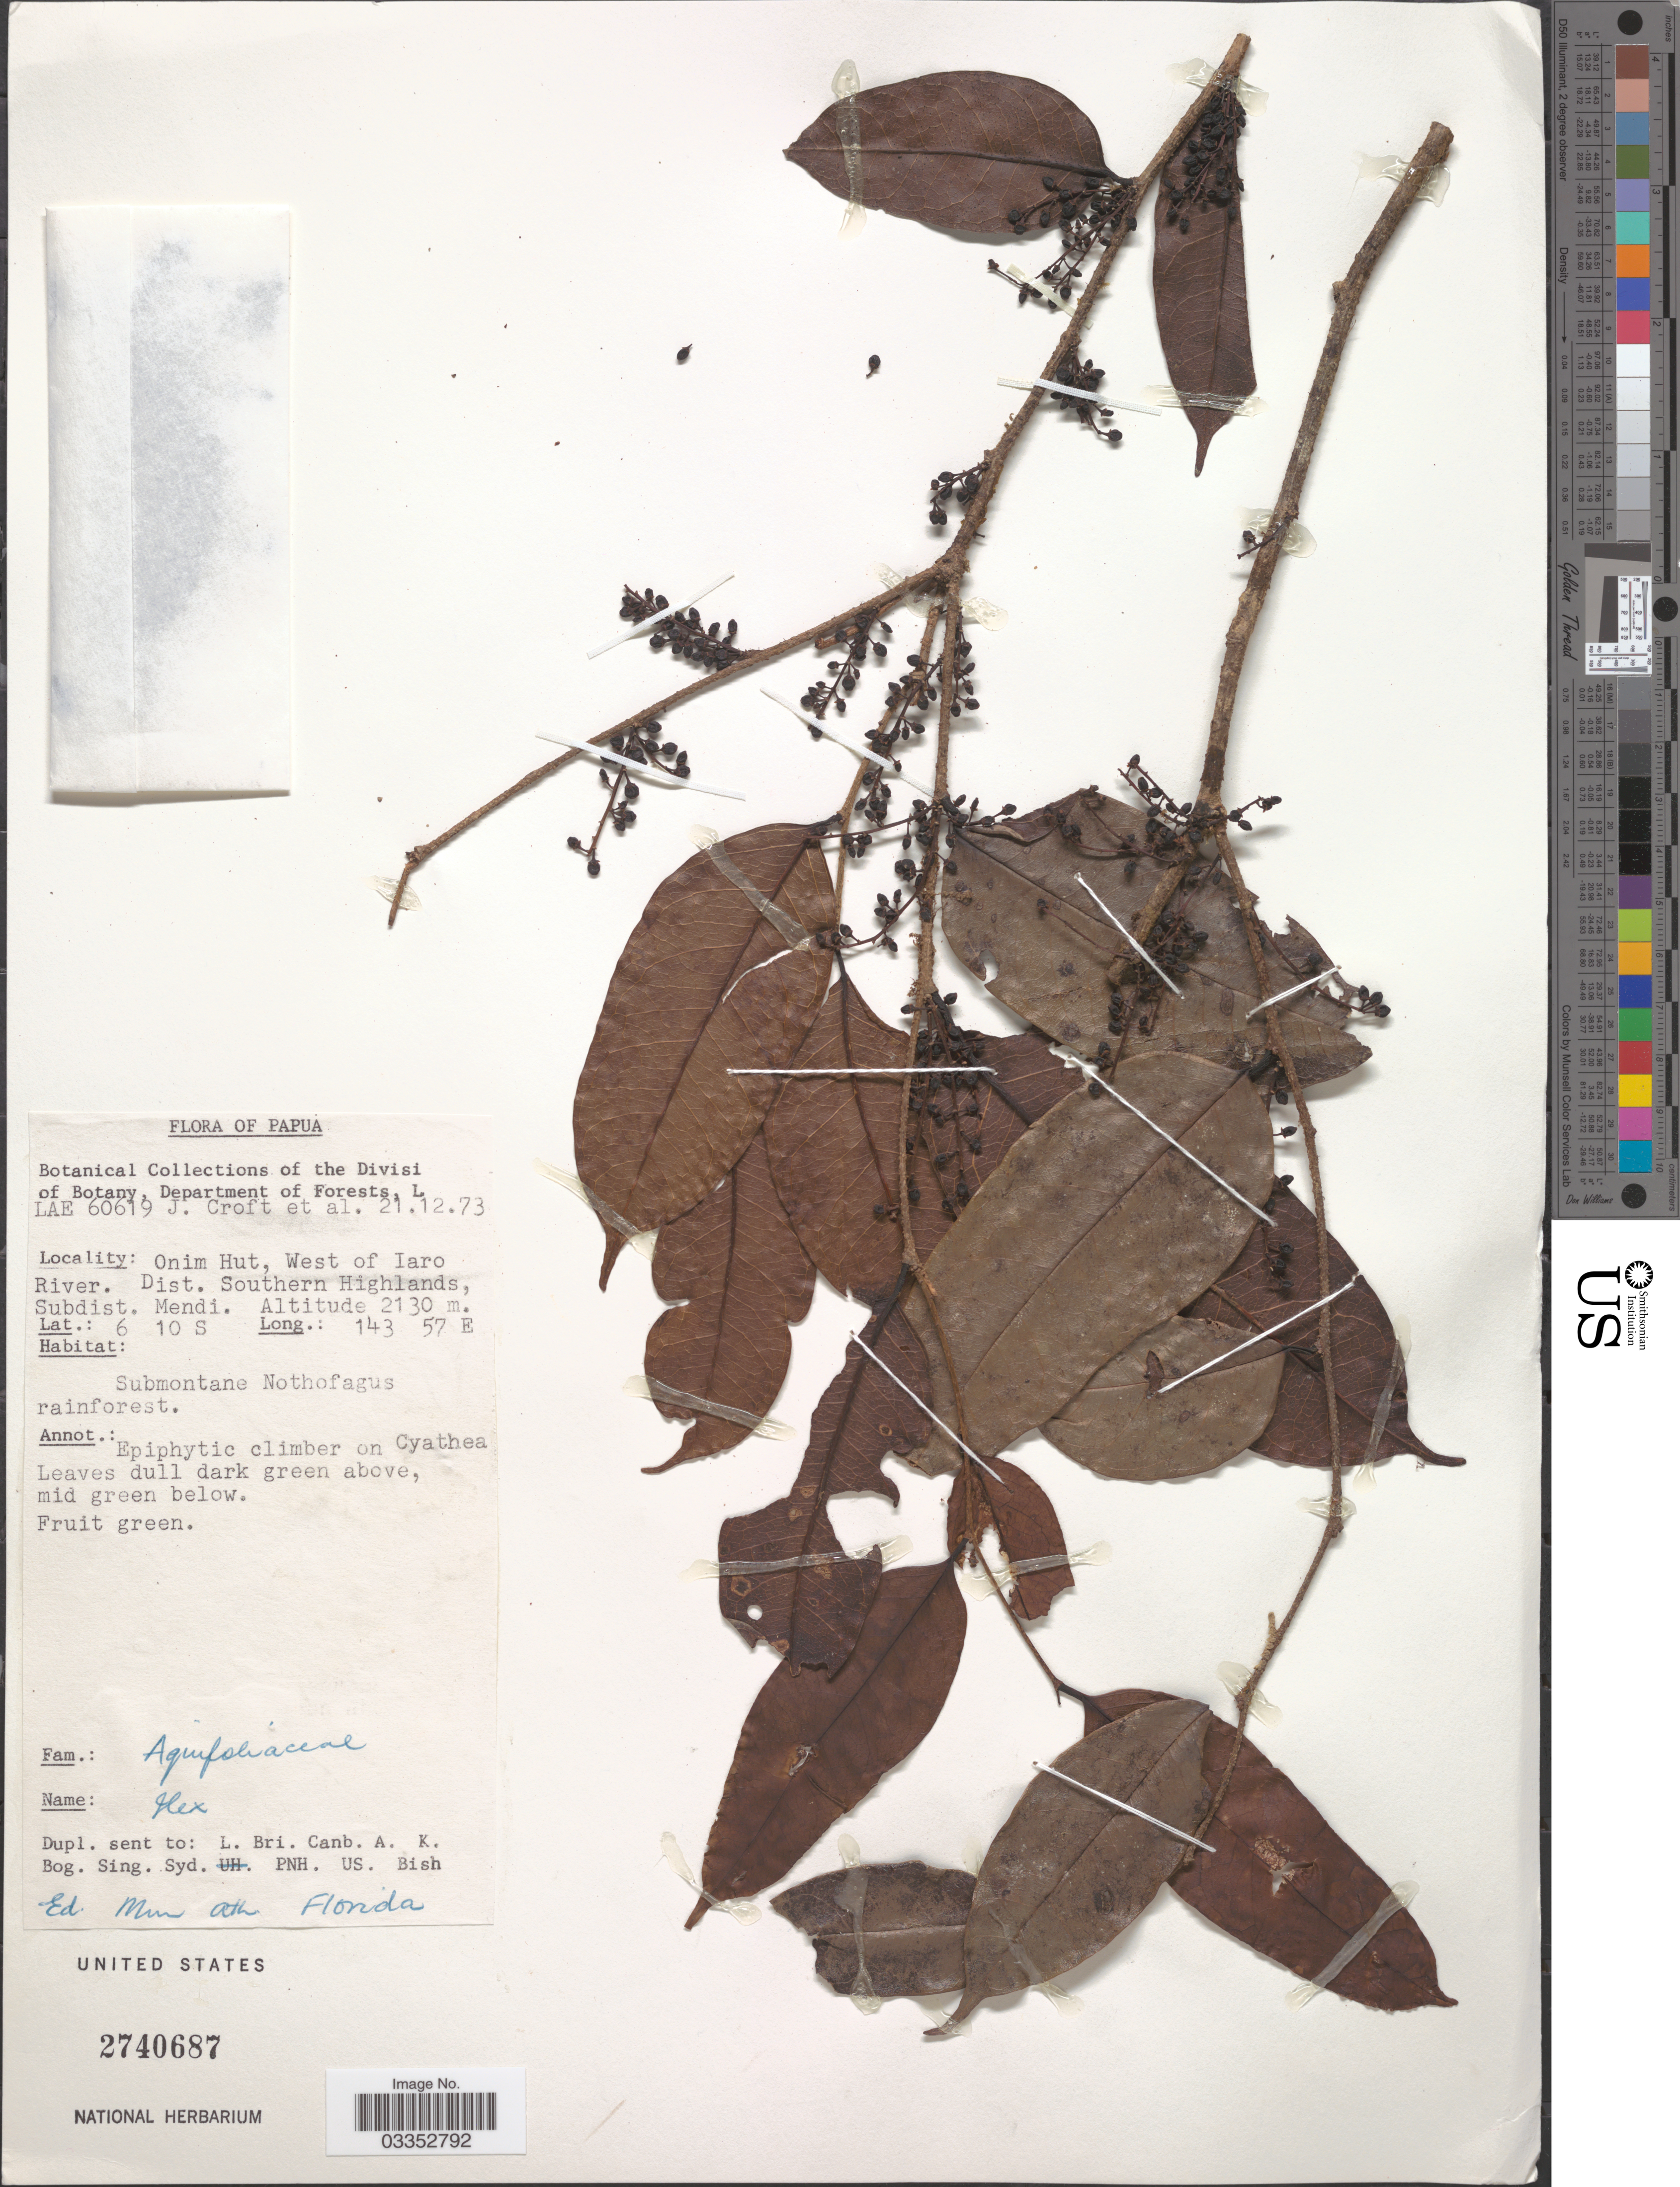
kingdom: Plantae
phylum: Tracheophyta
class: Magnoliopsida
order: Aquifoliales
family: Aquifoliaceae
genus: Ilex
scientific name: Ilex sp.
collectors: J. R. Croft & et al.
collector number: LAE60619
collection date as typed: Transcribed d/m/y: 21/12/73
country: Papua New Guinea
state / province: Southern Highlands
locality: Papua, Onim Hut, West of Iaro River. Dist. Southern Highlands, Subdist. Mendi.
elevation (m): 2130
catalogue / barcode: US 2740687